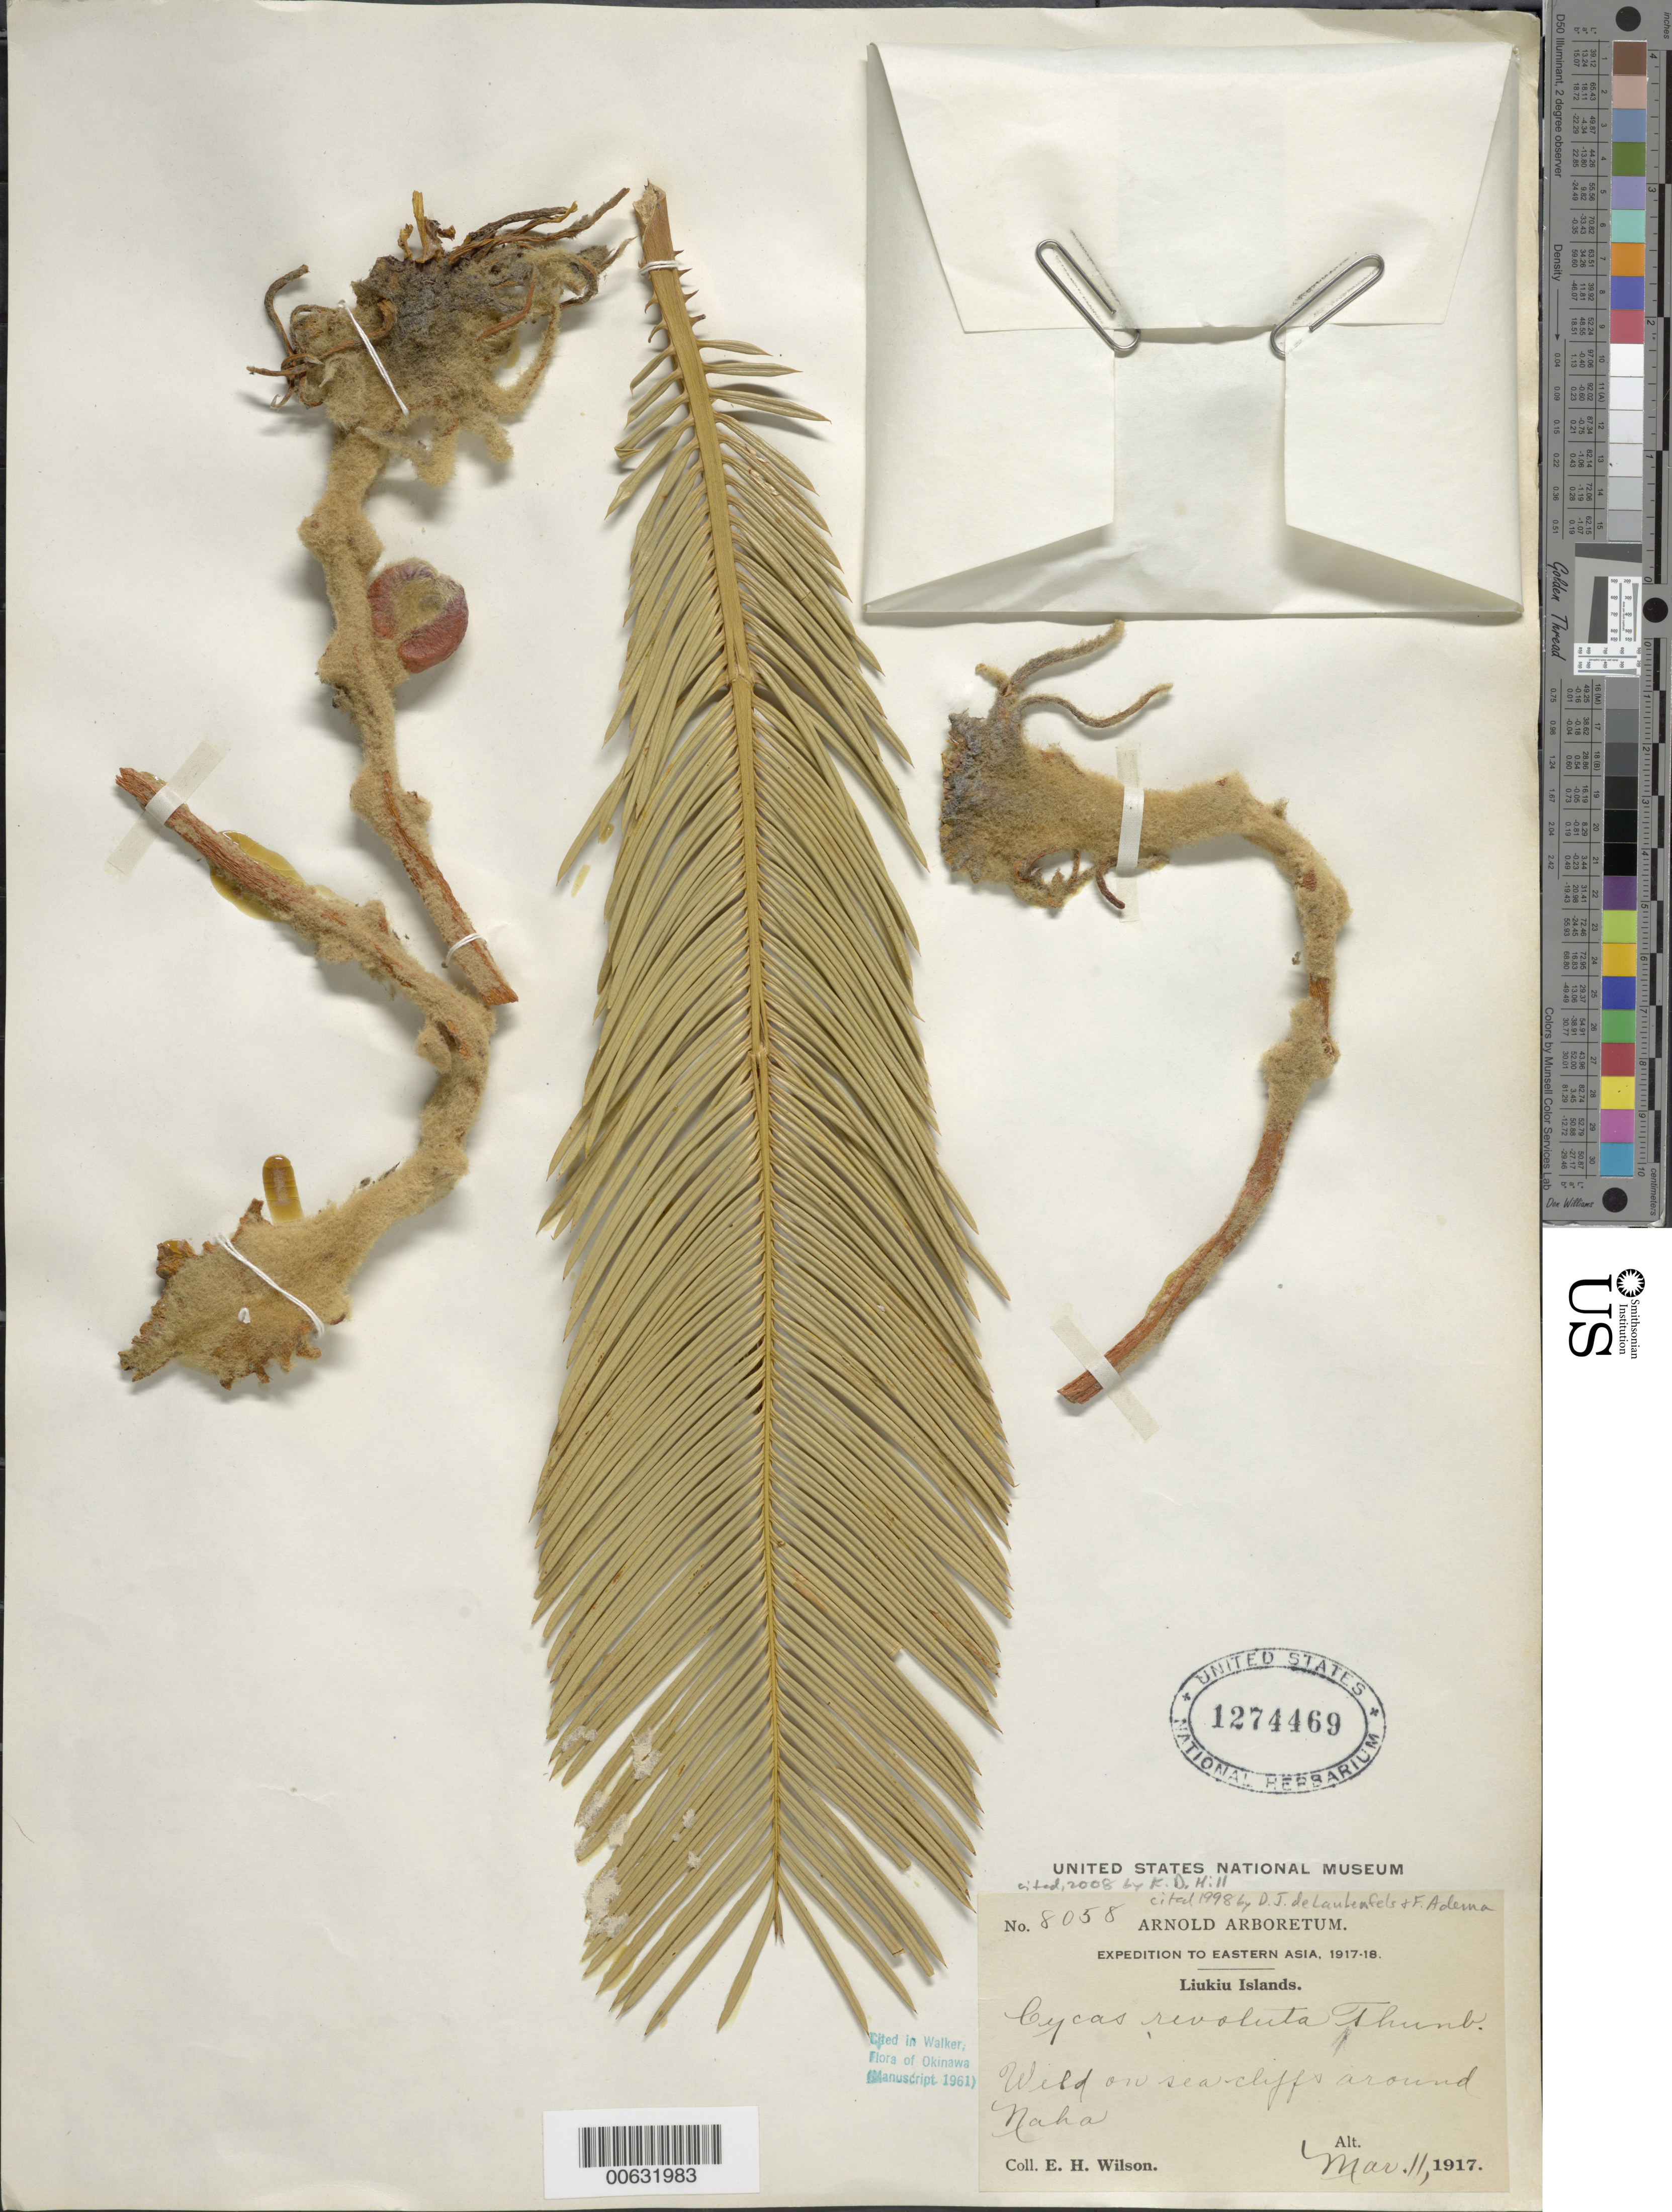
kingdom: Plantae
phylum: Tracheophyta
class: Cycadopsida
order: Cycadales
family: Cycadaceae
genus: Cycas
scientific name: Cycas revoluta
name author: Thunb.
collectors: E. H. Wilson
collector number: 8058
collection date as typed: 11 Mar 1917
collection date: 1917-03-11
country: Japan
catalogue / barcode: US 1274469